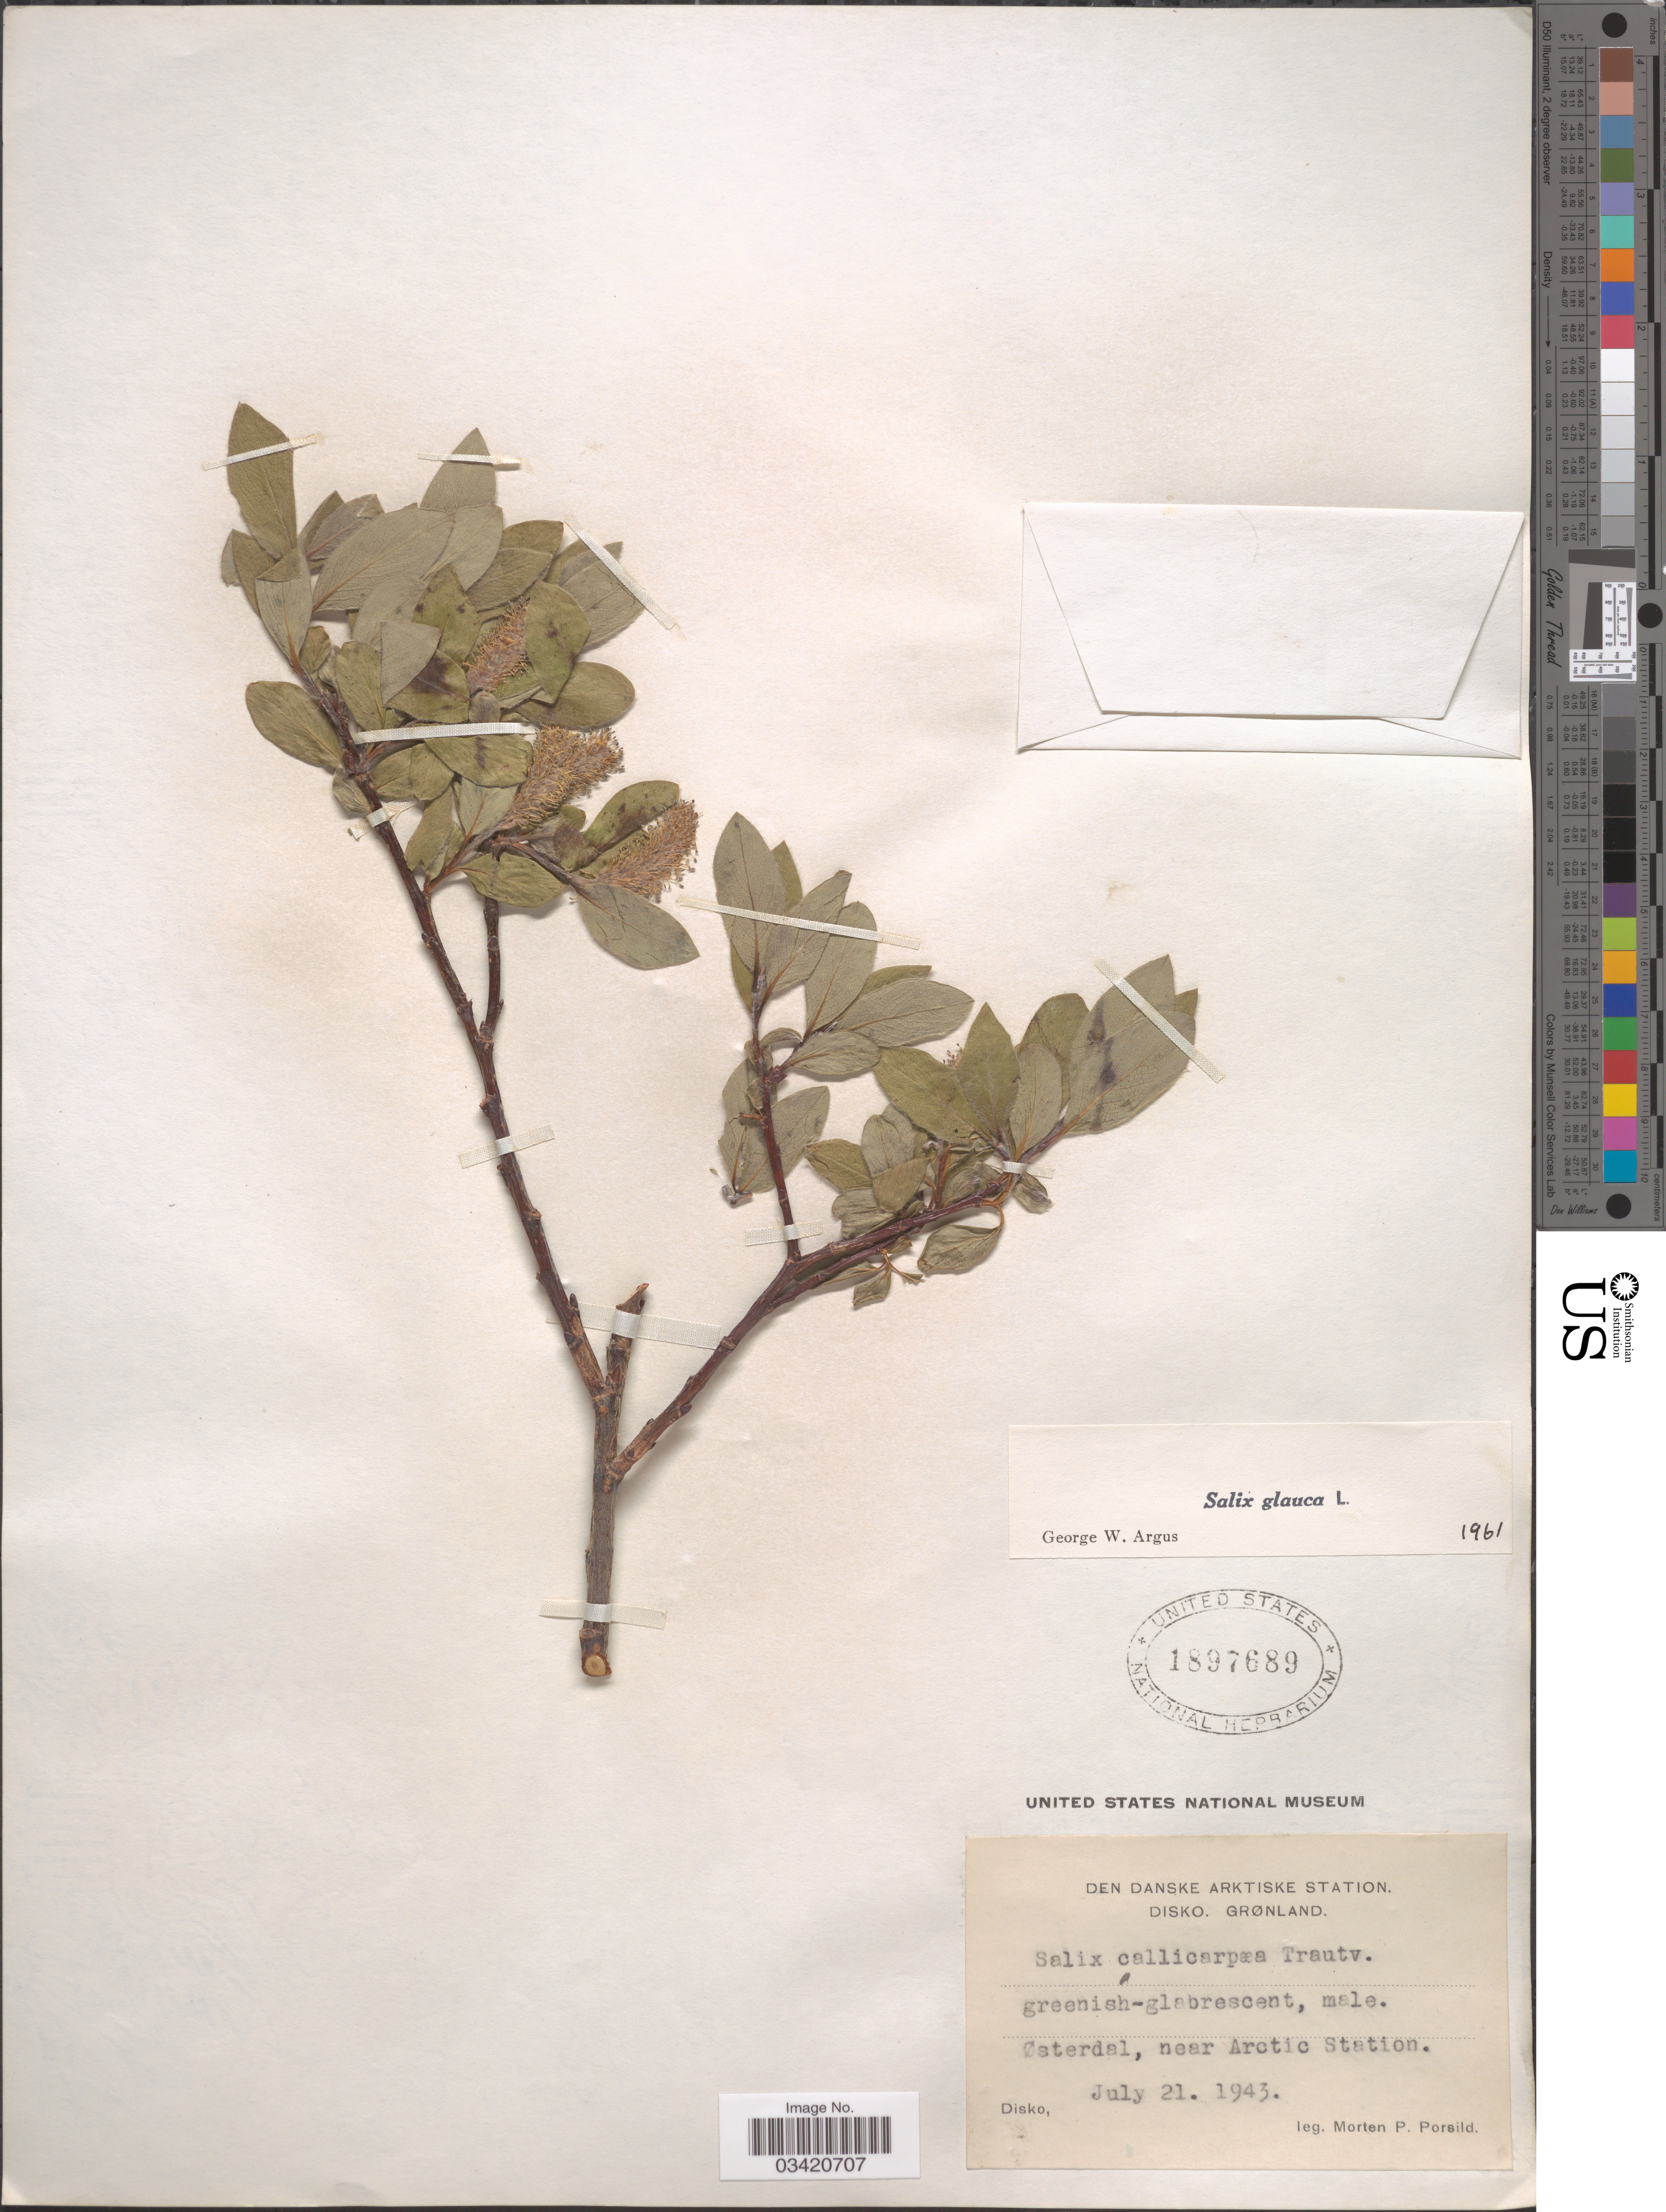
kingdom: Plantae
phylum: Tracheophyta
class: Magnoliopsida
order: Malpighiales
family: Salicaceae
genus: Salix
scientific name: Salix glauca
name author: L.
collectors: M. P. Porsild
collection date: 1943-07-21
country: Greenland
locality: Den Danske Arktiske Station. Disko. Grønland. Østerdal, near Arctic Station.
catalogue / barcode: US 1897689